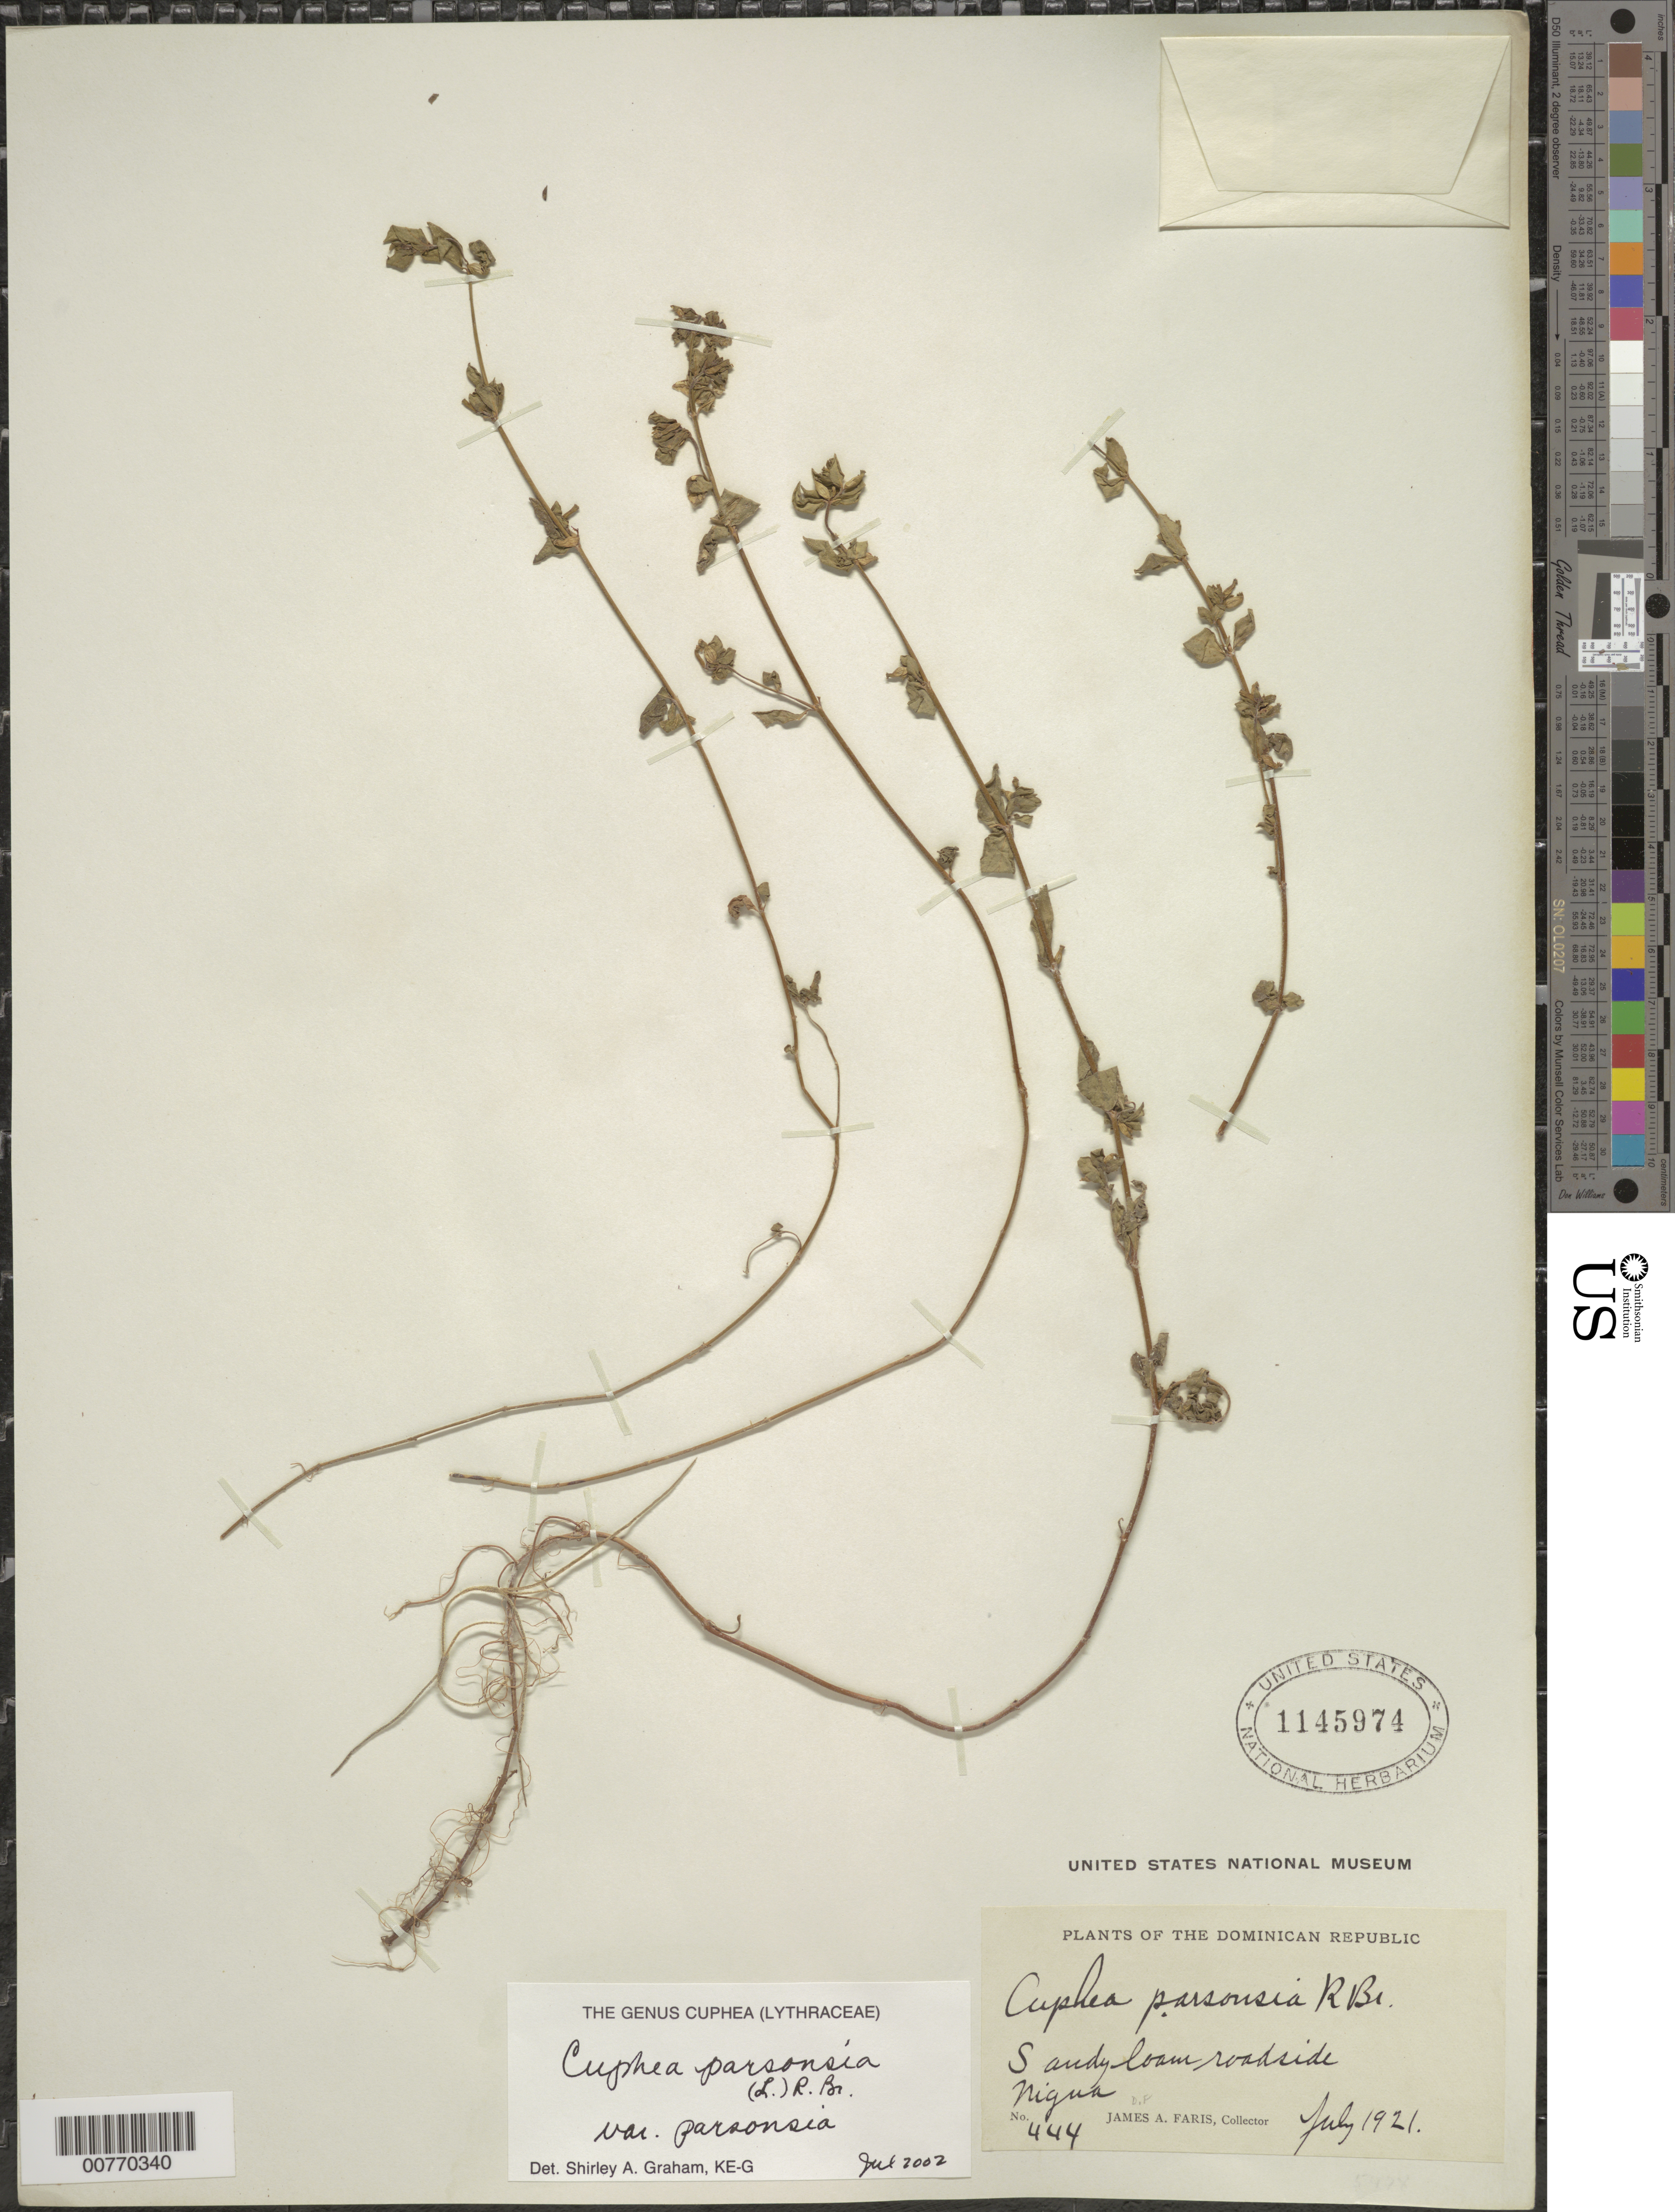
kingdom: Plantae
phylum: Tracheophyta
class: Magnoliopsida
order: Myrtales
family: Lythraceae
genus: Cuphea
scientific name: Cuphea parsonsia var. parsonsia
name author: (L.) R. Br. ex Steud.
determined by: Graham, Shirley Ann Tousch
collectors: J. Faris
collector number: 444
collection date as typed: Jul 1910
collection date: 1910-07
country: Dominican Republic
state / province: San Cristóbal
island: Hispaniola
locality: Nigua.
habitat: Sandy loam roadside.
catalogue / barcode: US 1145974